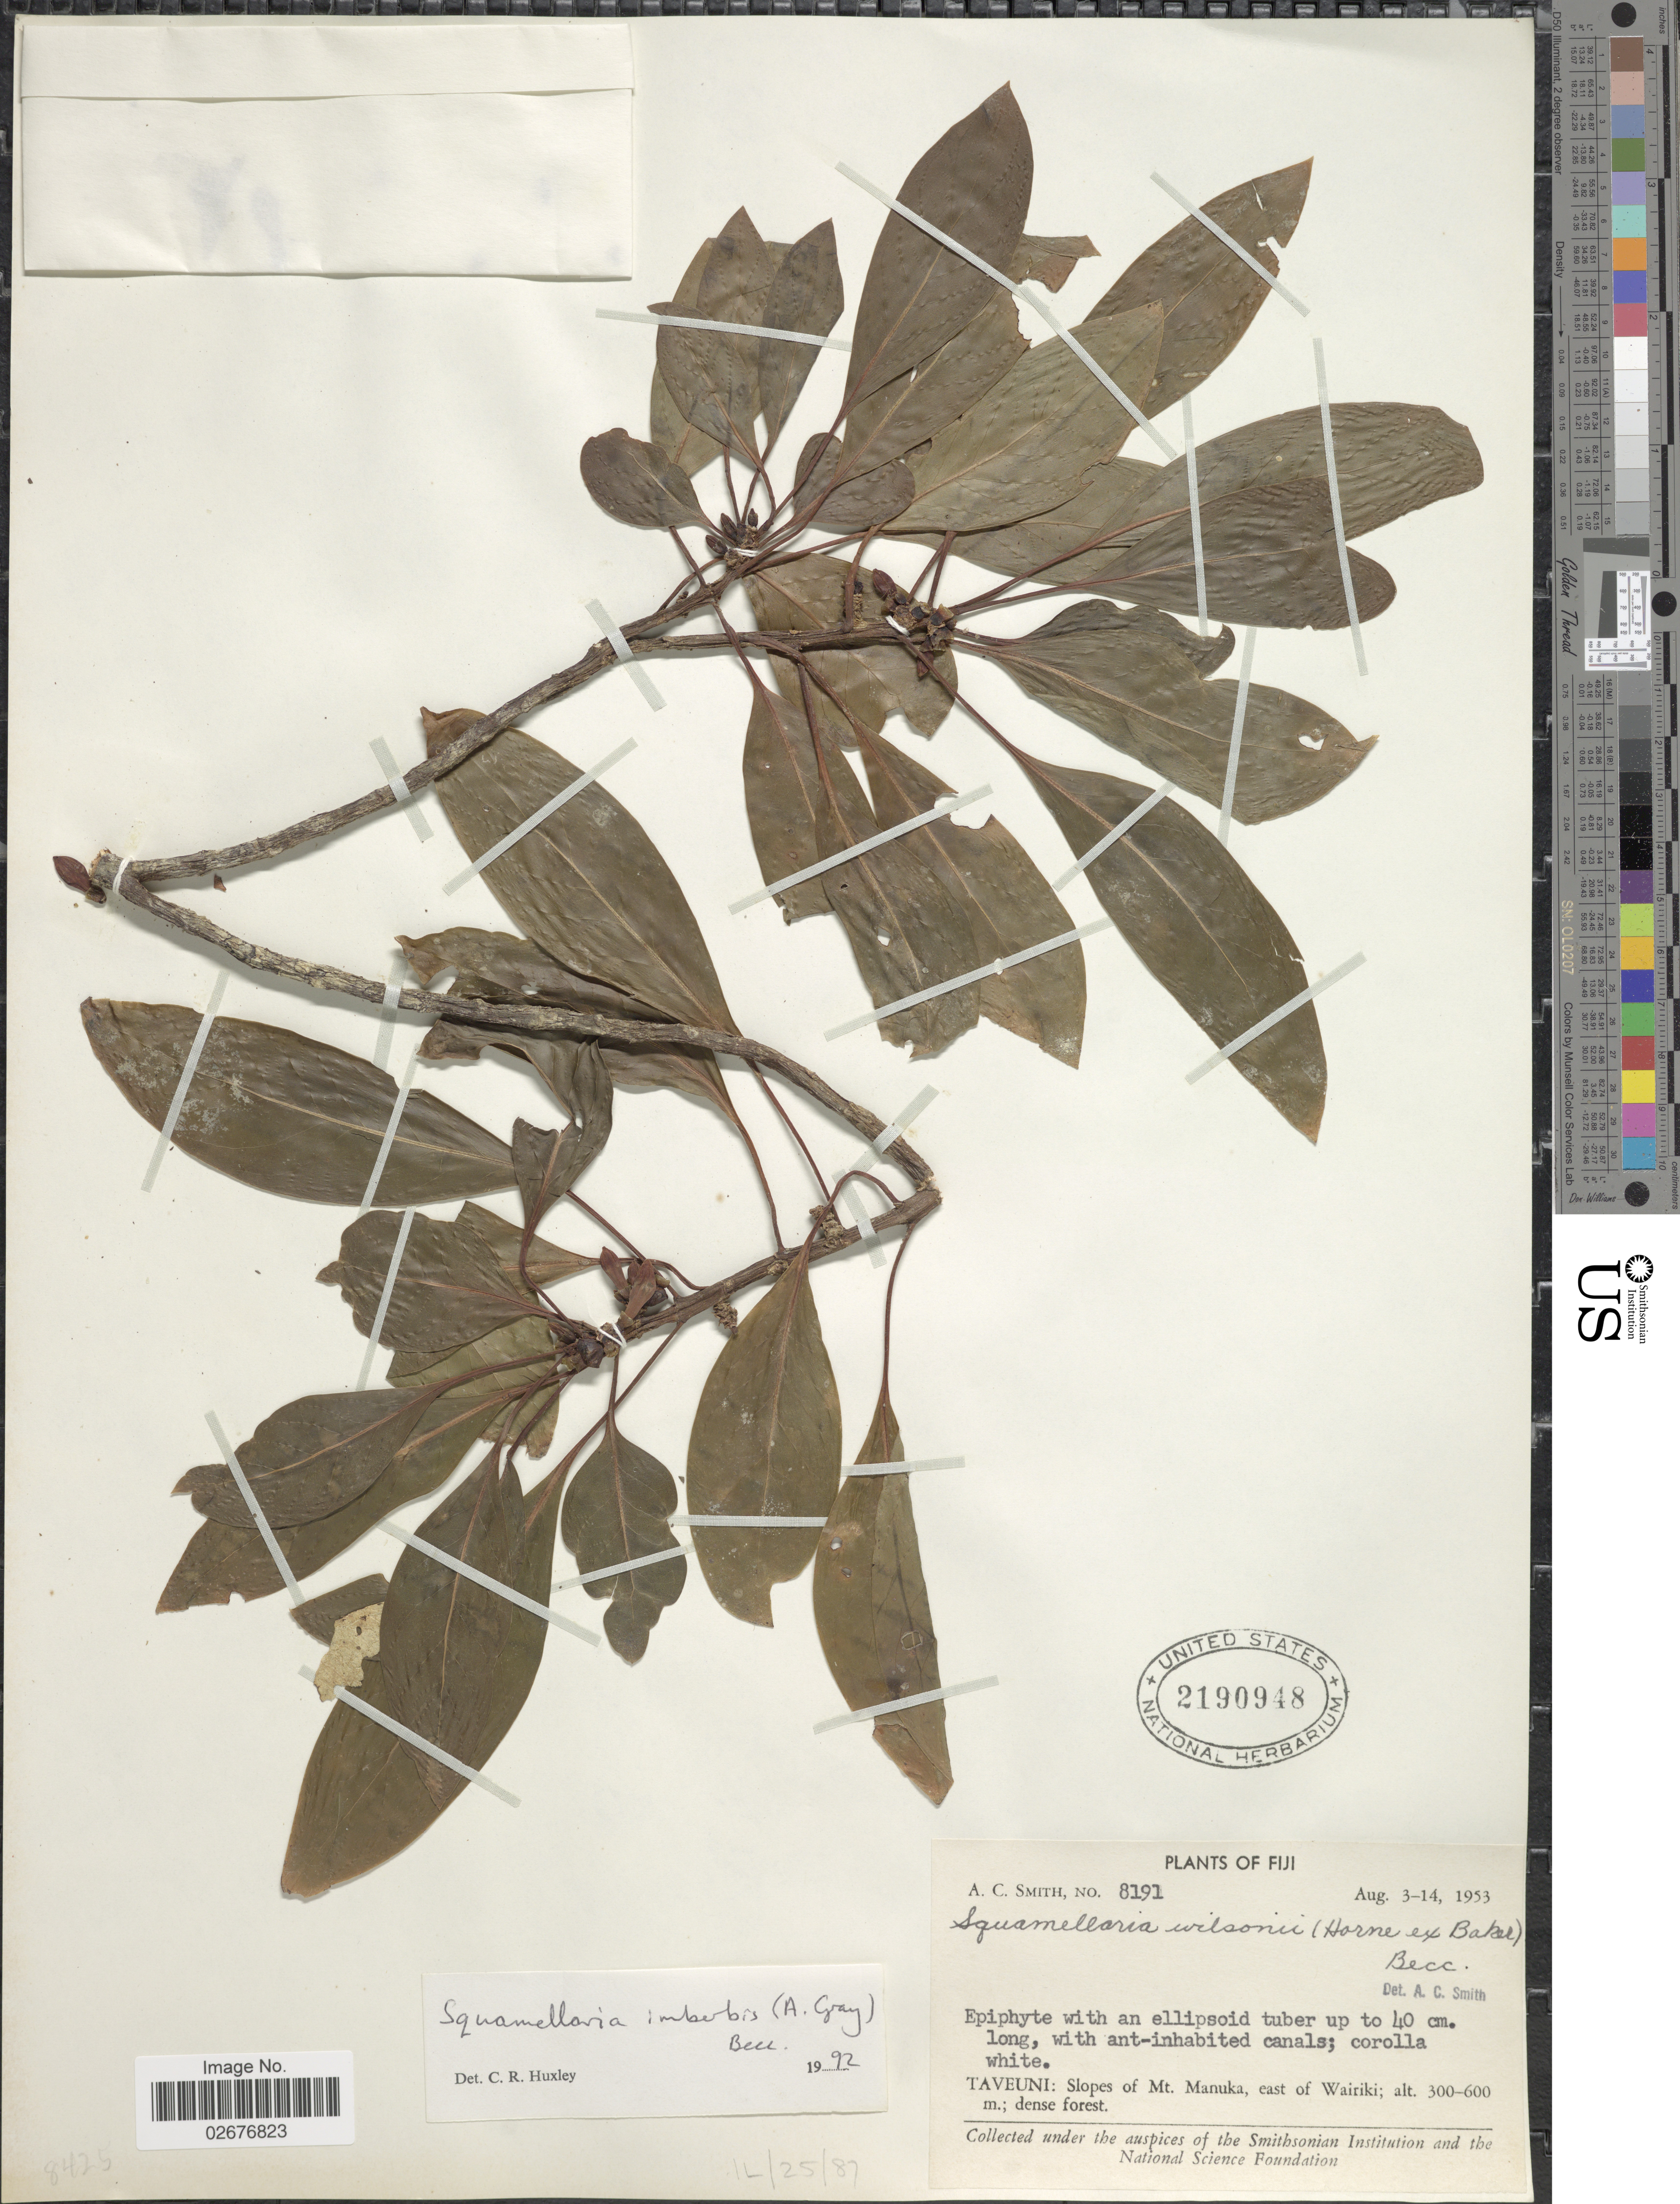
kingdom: Plantae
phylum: Tracheophyta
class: Magnoliopsida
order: Gentianales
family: Rubiaceae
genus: Squamellaria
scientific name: Squamellaria imberbis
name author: (A. Gray) Becc.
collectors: A. C. Smith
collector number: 8191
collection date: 1953-08-03/1953-08-14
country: Fiji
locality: Waveuni: slopes of Mt. Manuka, east of Wairiki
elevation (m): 300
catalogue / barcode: US 2190948